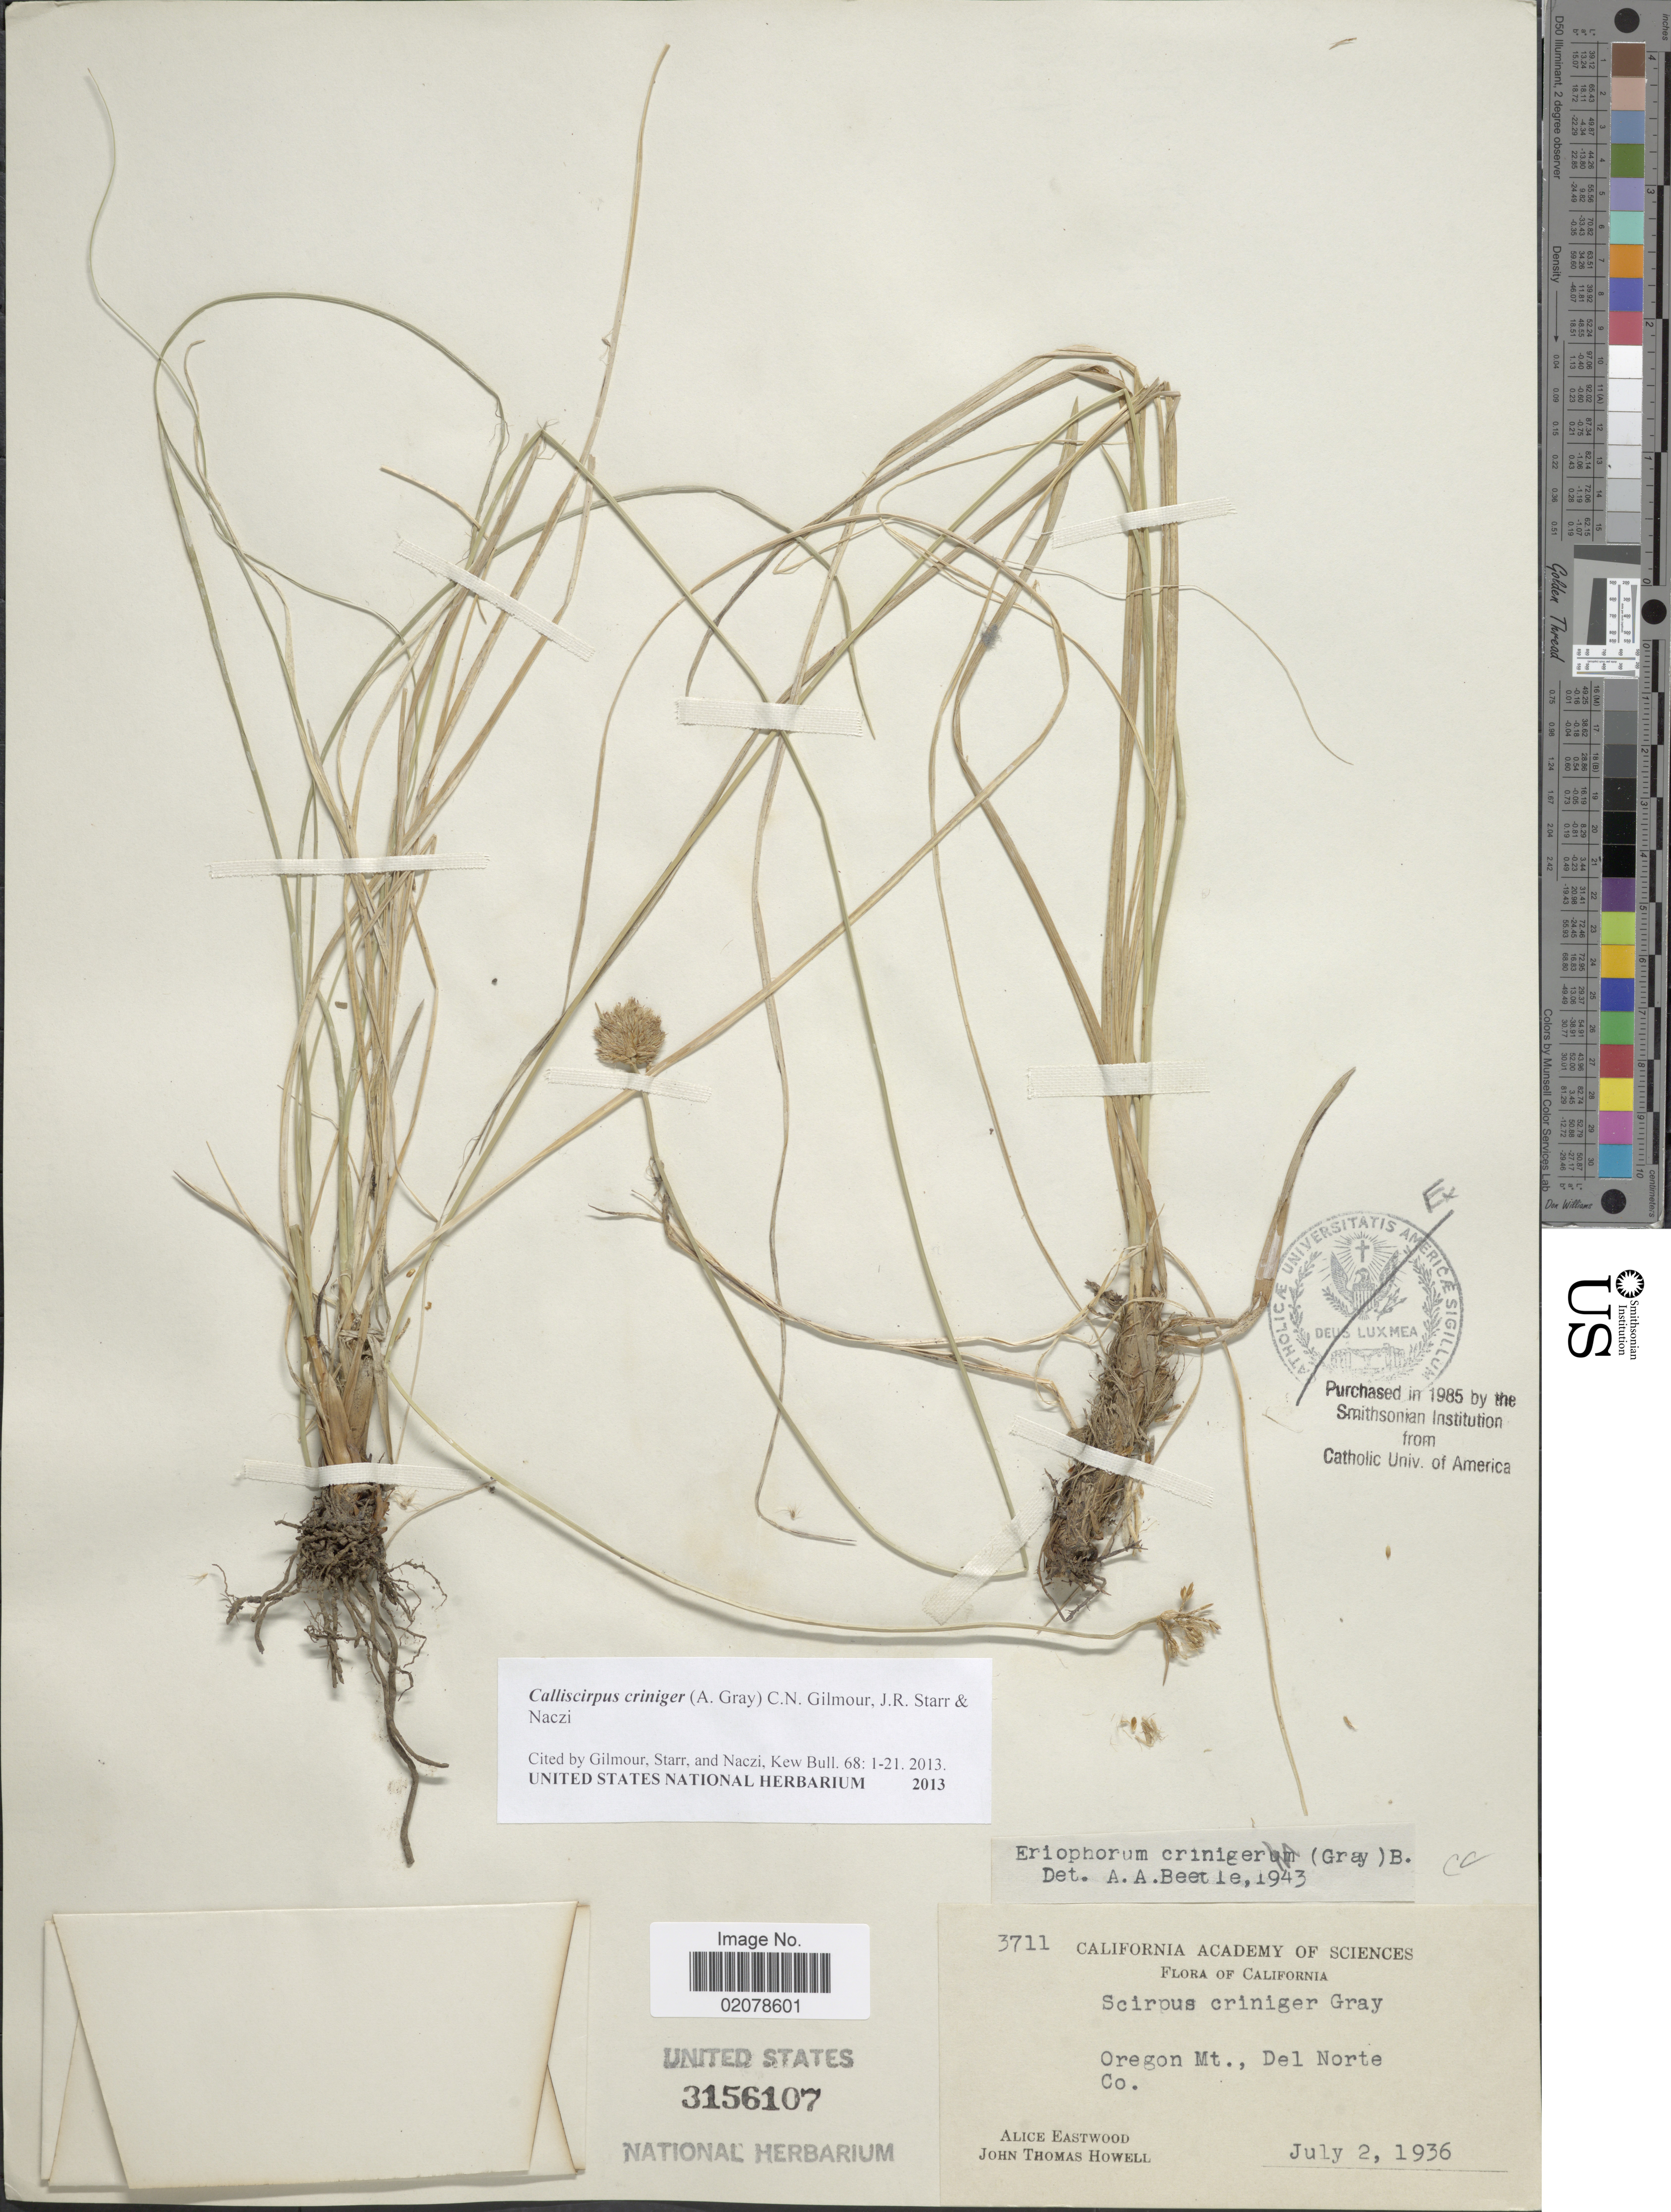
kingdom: Plantae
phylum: Tracheophyta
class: Liliopsida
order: Poales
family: Cyperaceae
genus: Calliscirpus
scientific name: Calliscirpus criniger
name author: (A. Gray) C.N. Gilmour et al.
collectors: A. Eastwood & J. T. Howell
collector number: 3711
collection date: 1936-07-02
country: United States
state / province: California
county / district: Del Norte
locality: Oregon Mt., Del Norte Co.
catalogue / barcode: US 3156107